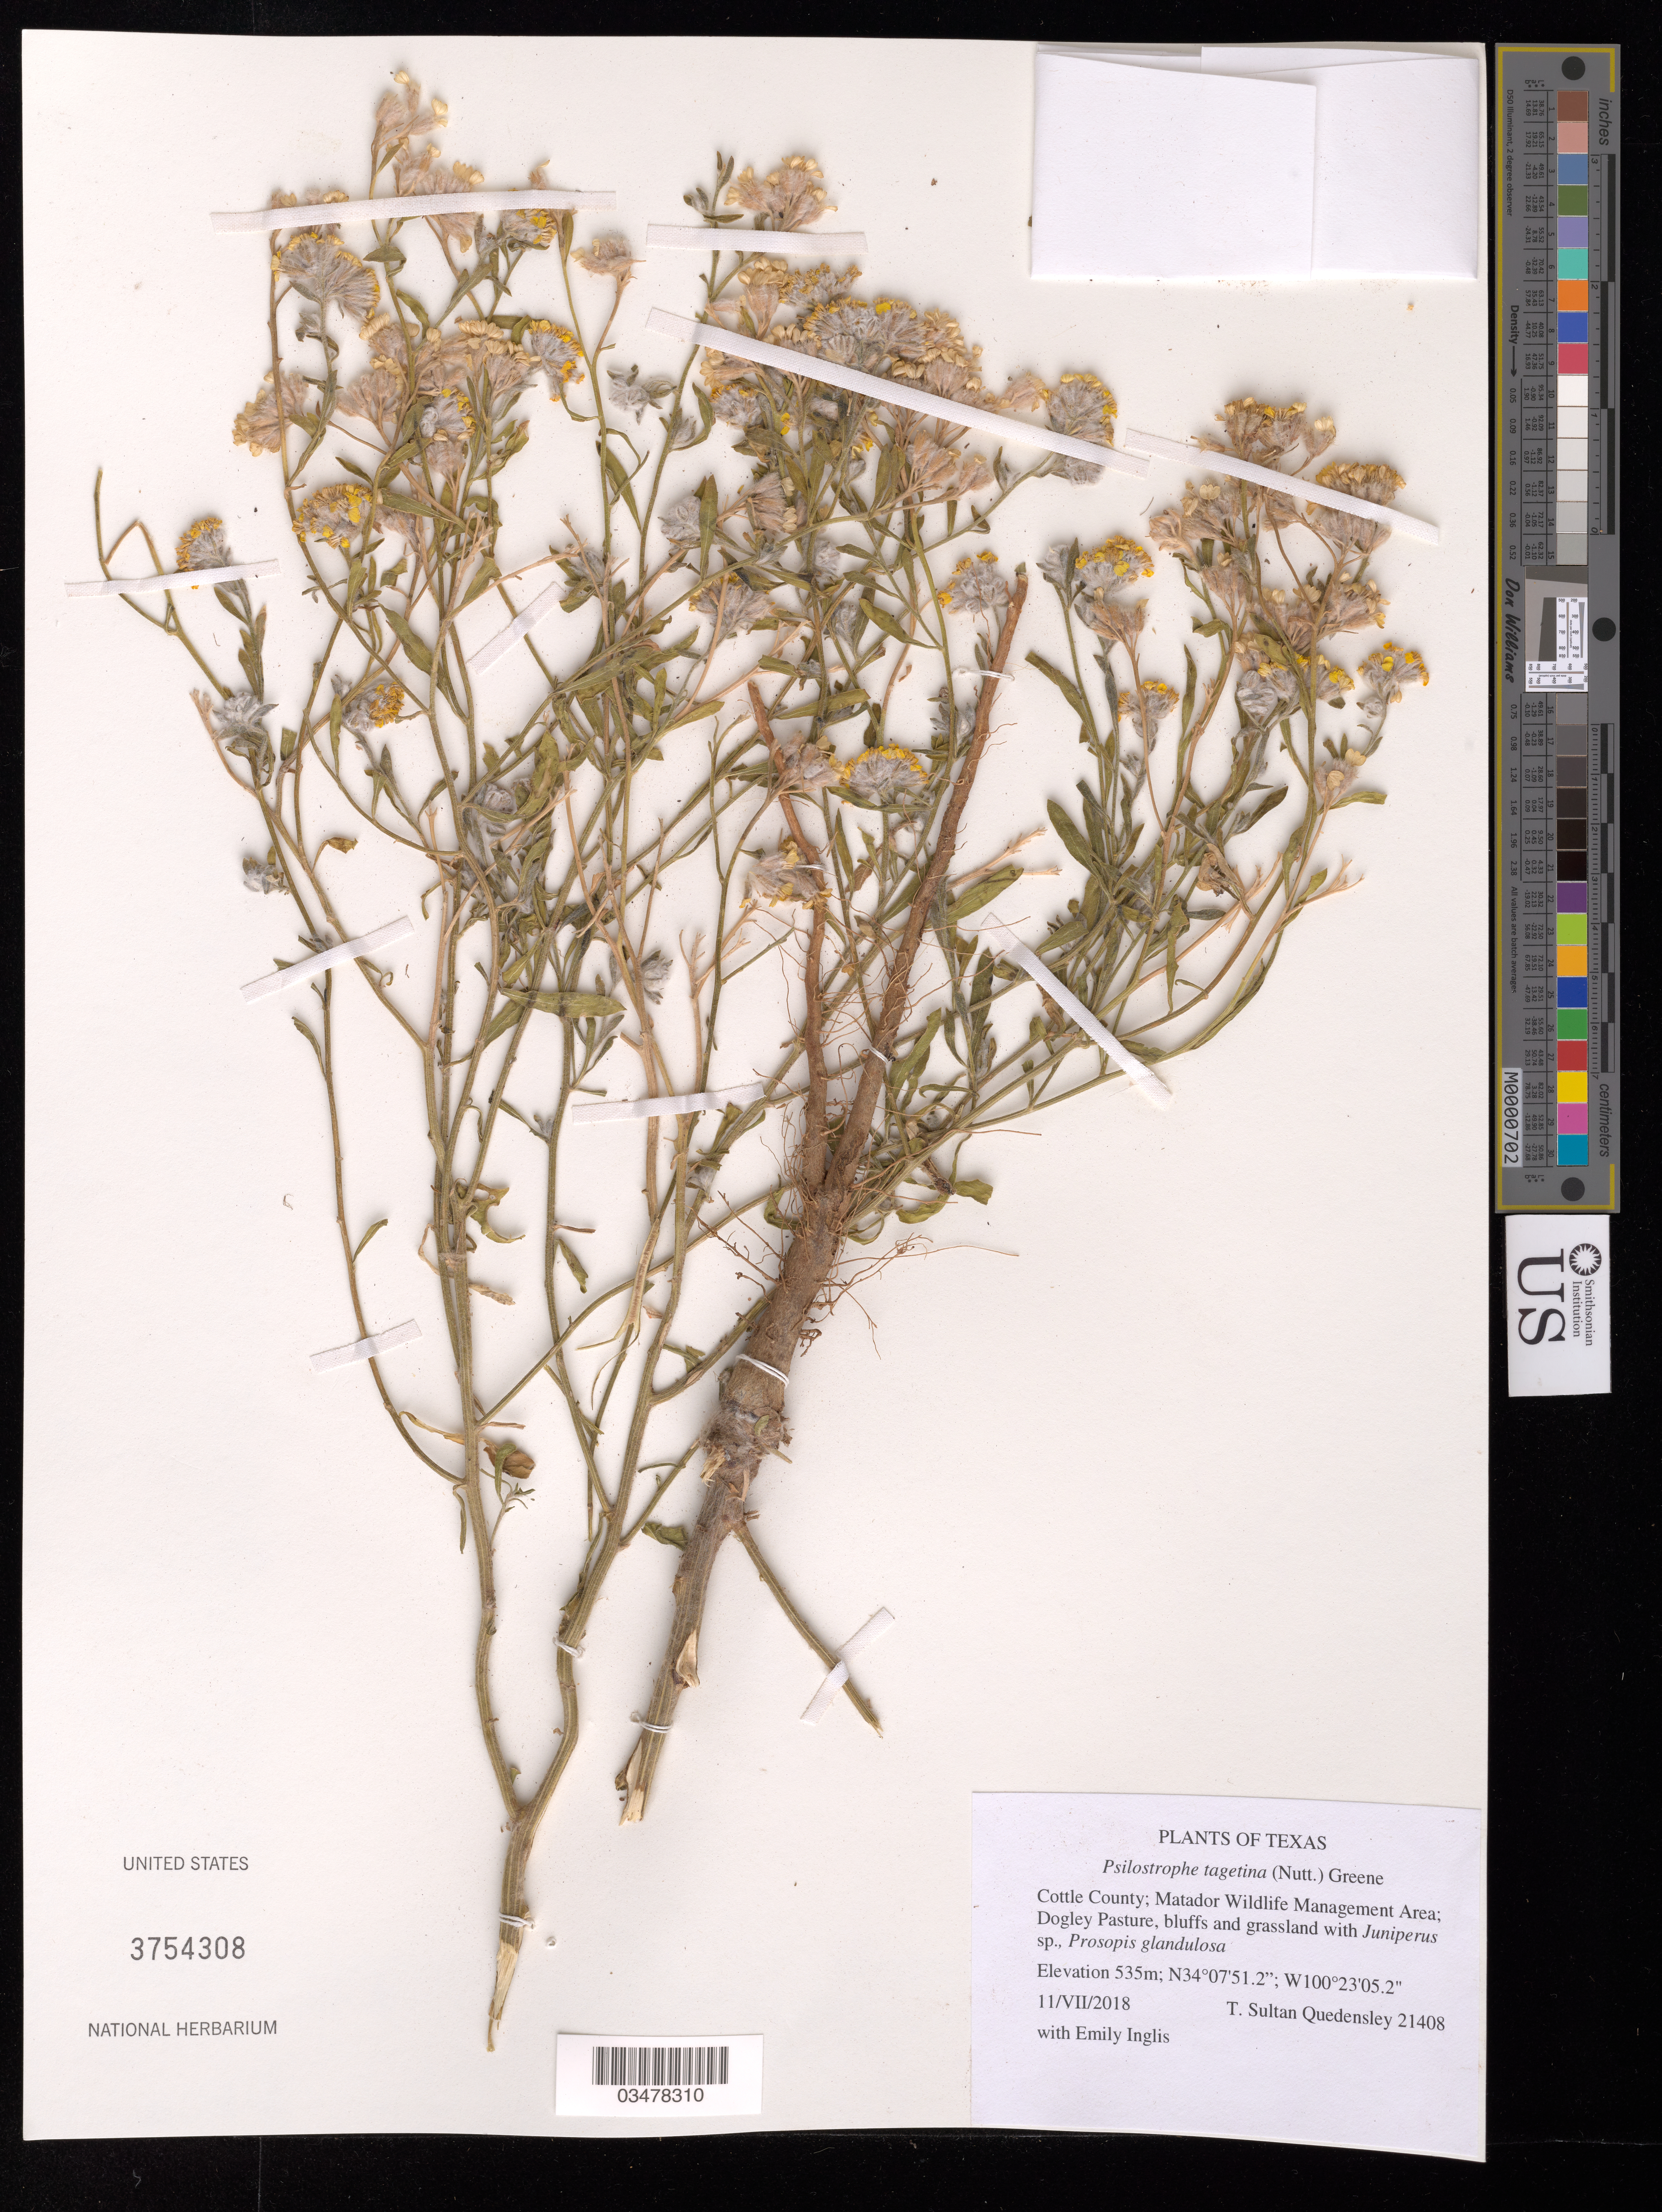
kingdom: Plantae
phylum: Tracheophyta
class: Magnoliopsida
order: Asterales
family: Asteraceae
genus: Psilostrophe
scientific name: Psilostrophe tagetina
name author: (Nutt.) Greene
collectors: T. S. Quedensley & E. Inglis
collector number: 21408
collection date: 2018-07-11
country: United States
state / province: Texas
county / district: Cottle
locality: Matador Wildlife Management Area. Dogley Pasture.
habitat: Bluffs and grassland with Juniperus sp., Prosopis glandulosa.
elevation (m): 535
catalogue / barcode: US 3754308